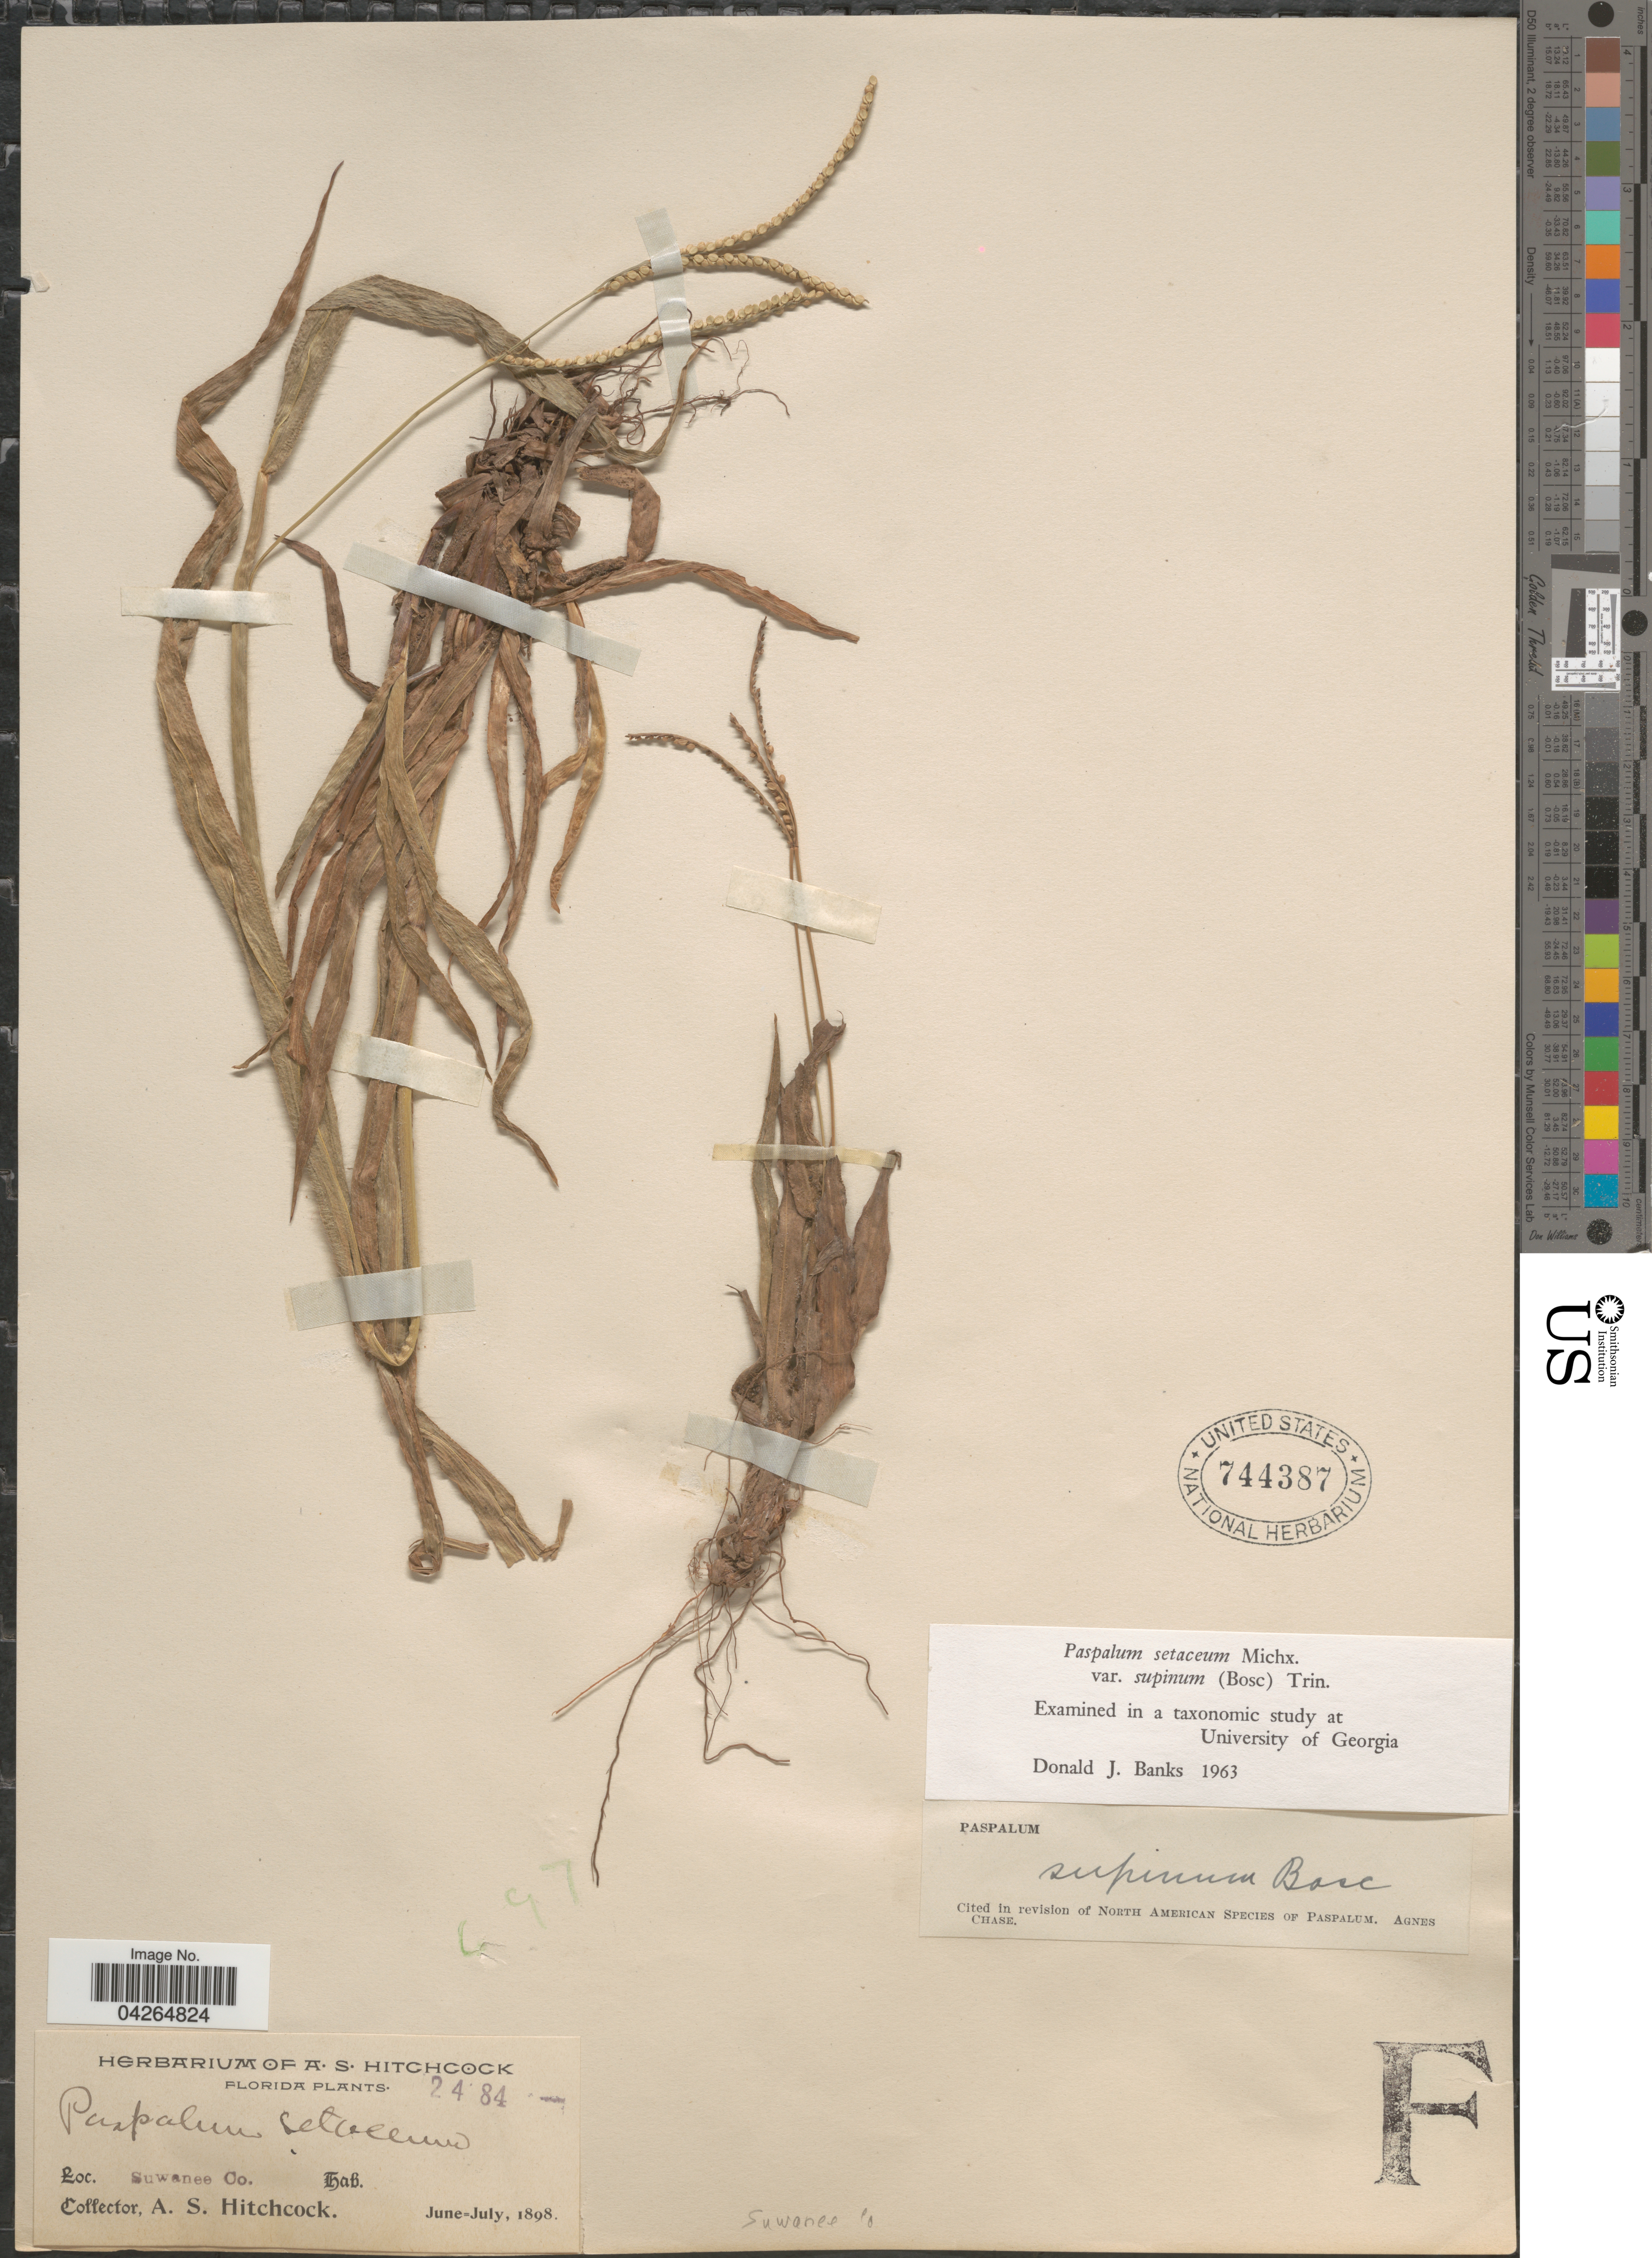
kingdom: Plantae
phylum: Tracheophyta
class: Liliopsida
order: Poales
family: Poaceae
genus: Paspalum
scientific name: Paspalum setaceum var. supinum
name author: (Bosc ex Poir.) Trin.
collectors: A. S. Hitchcock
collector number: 2484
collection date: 1898-06/1898-07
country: United States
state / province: Florida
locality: Suwanee Co.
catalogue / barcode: US 744387